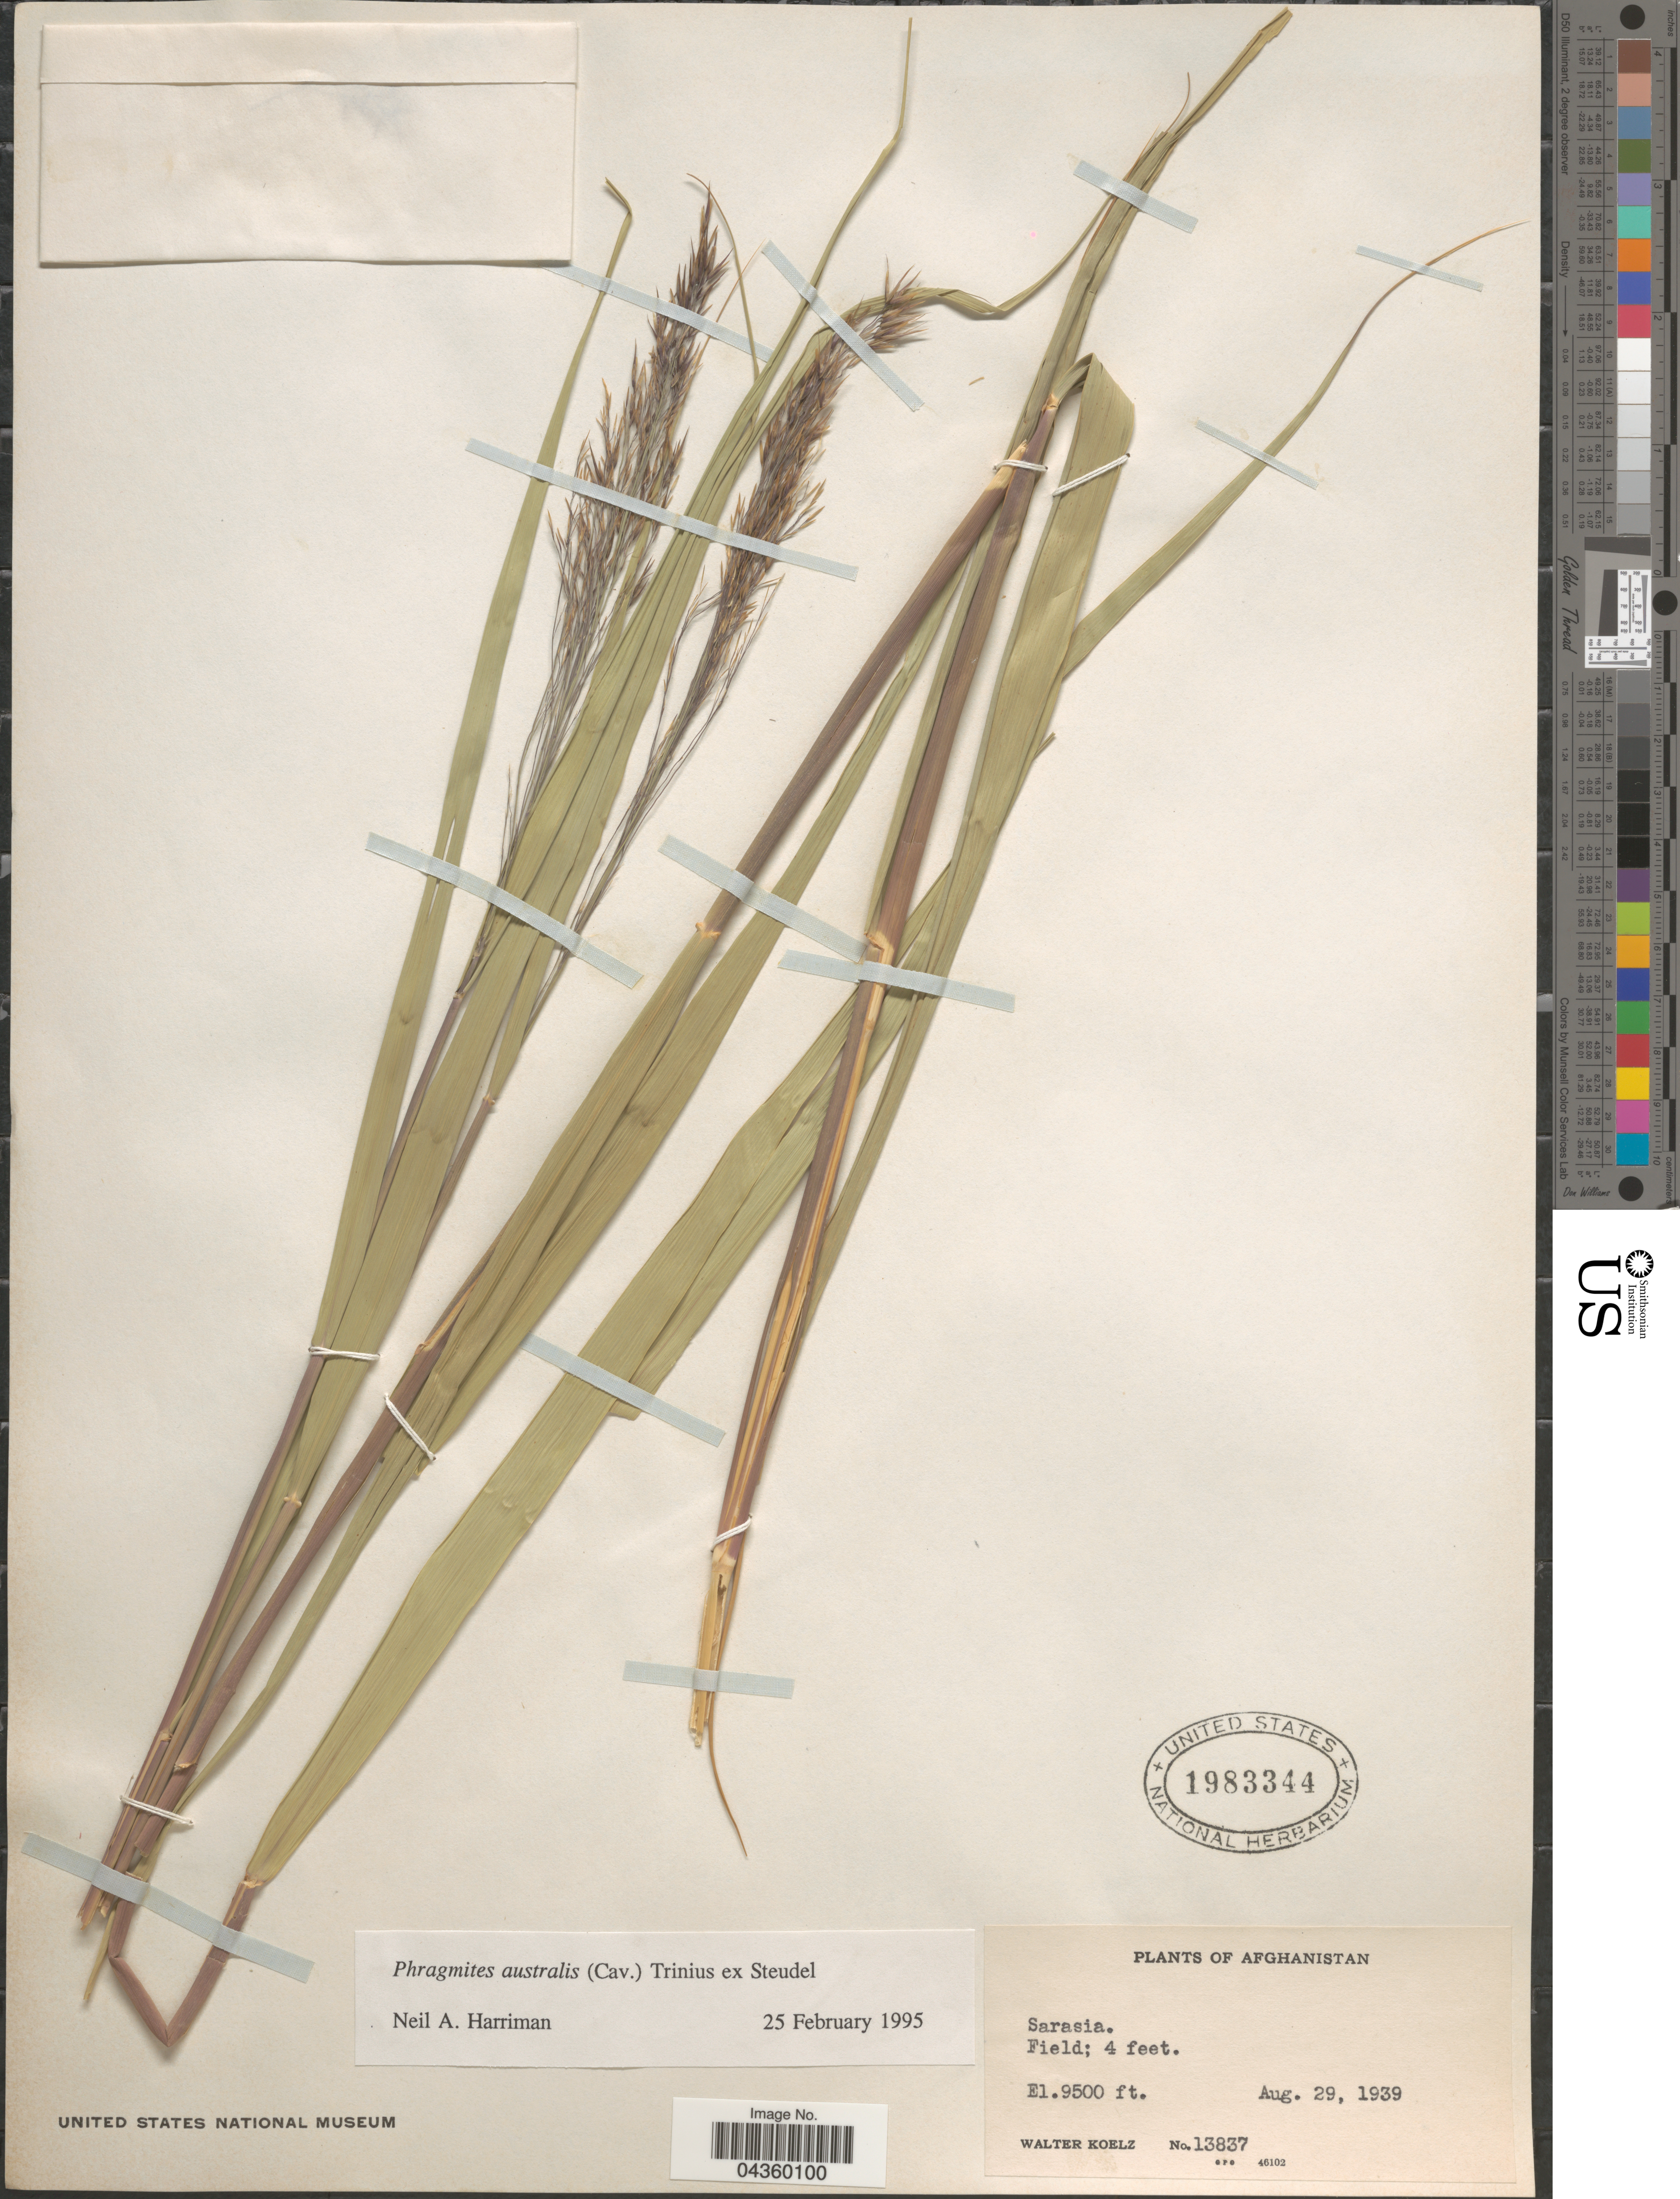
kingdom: Plantae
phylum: Tracheophyta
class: Liliopsida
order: Poales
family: Poaceae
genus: Phragmites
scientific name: Phragmites australis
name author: (Cav.) Trin. ex Steud.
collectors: W. N. Koelz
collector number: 13837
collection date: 1939-08-29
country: Afghanistan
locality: Sarasia.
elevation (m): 2896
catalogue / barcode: US 1983344